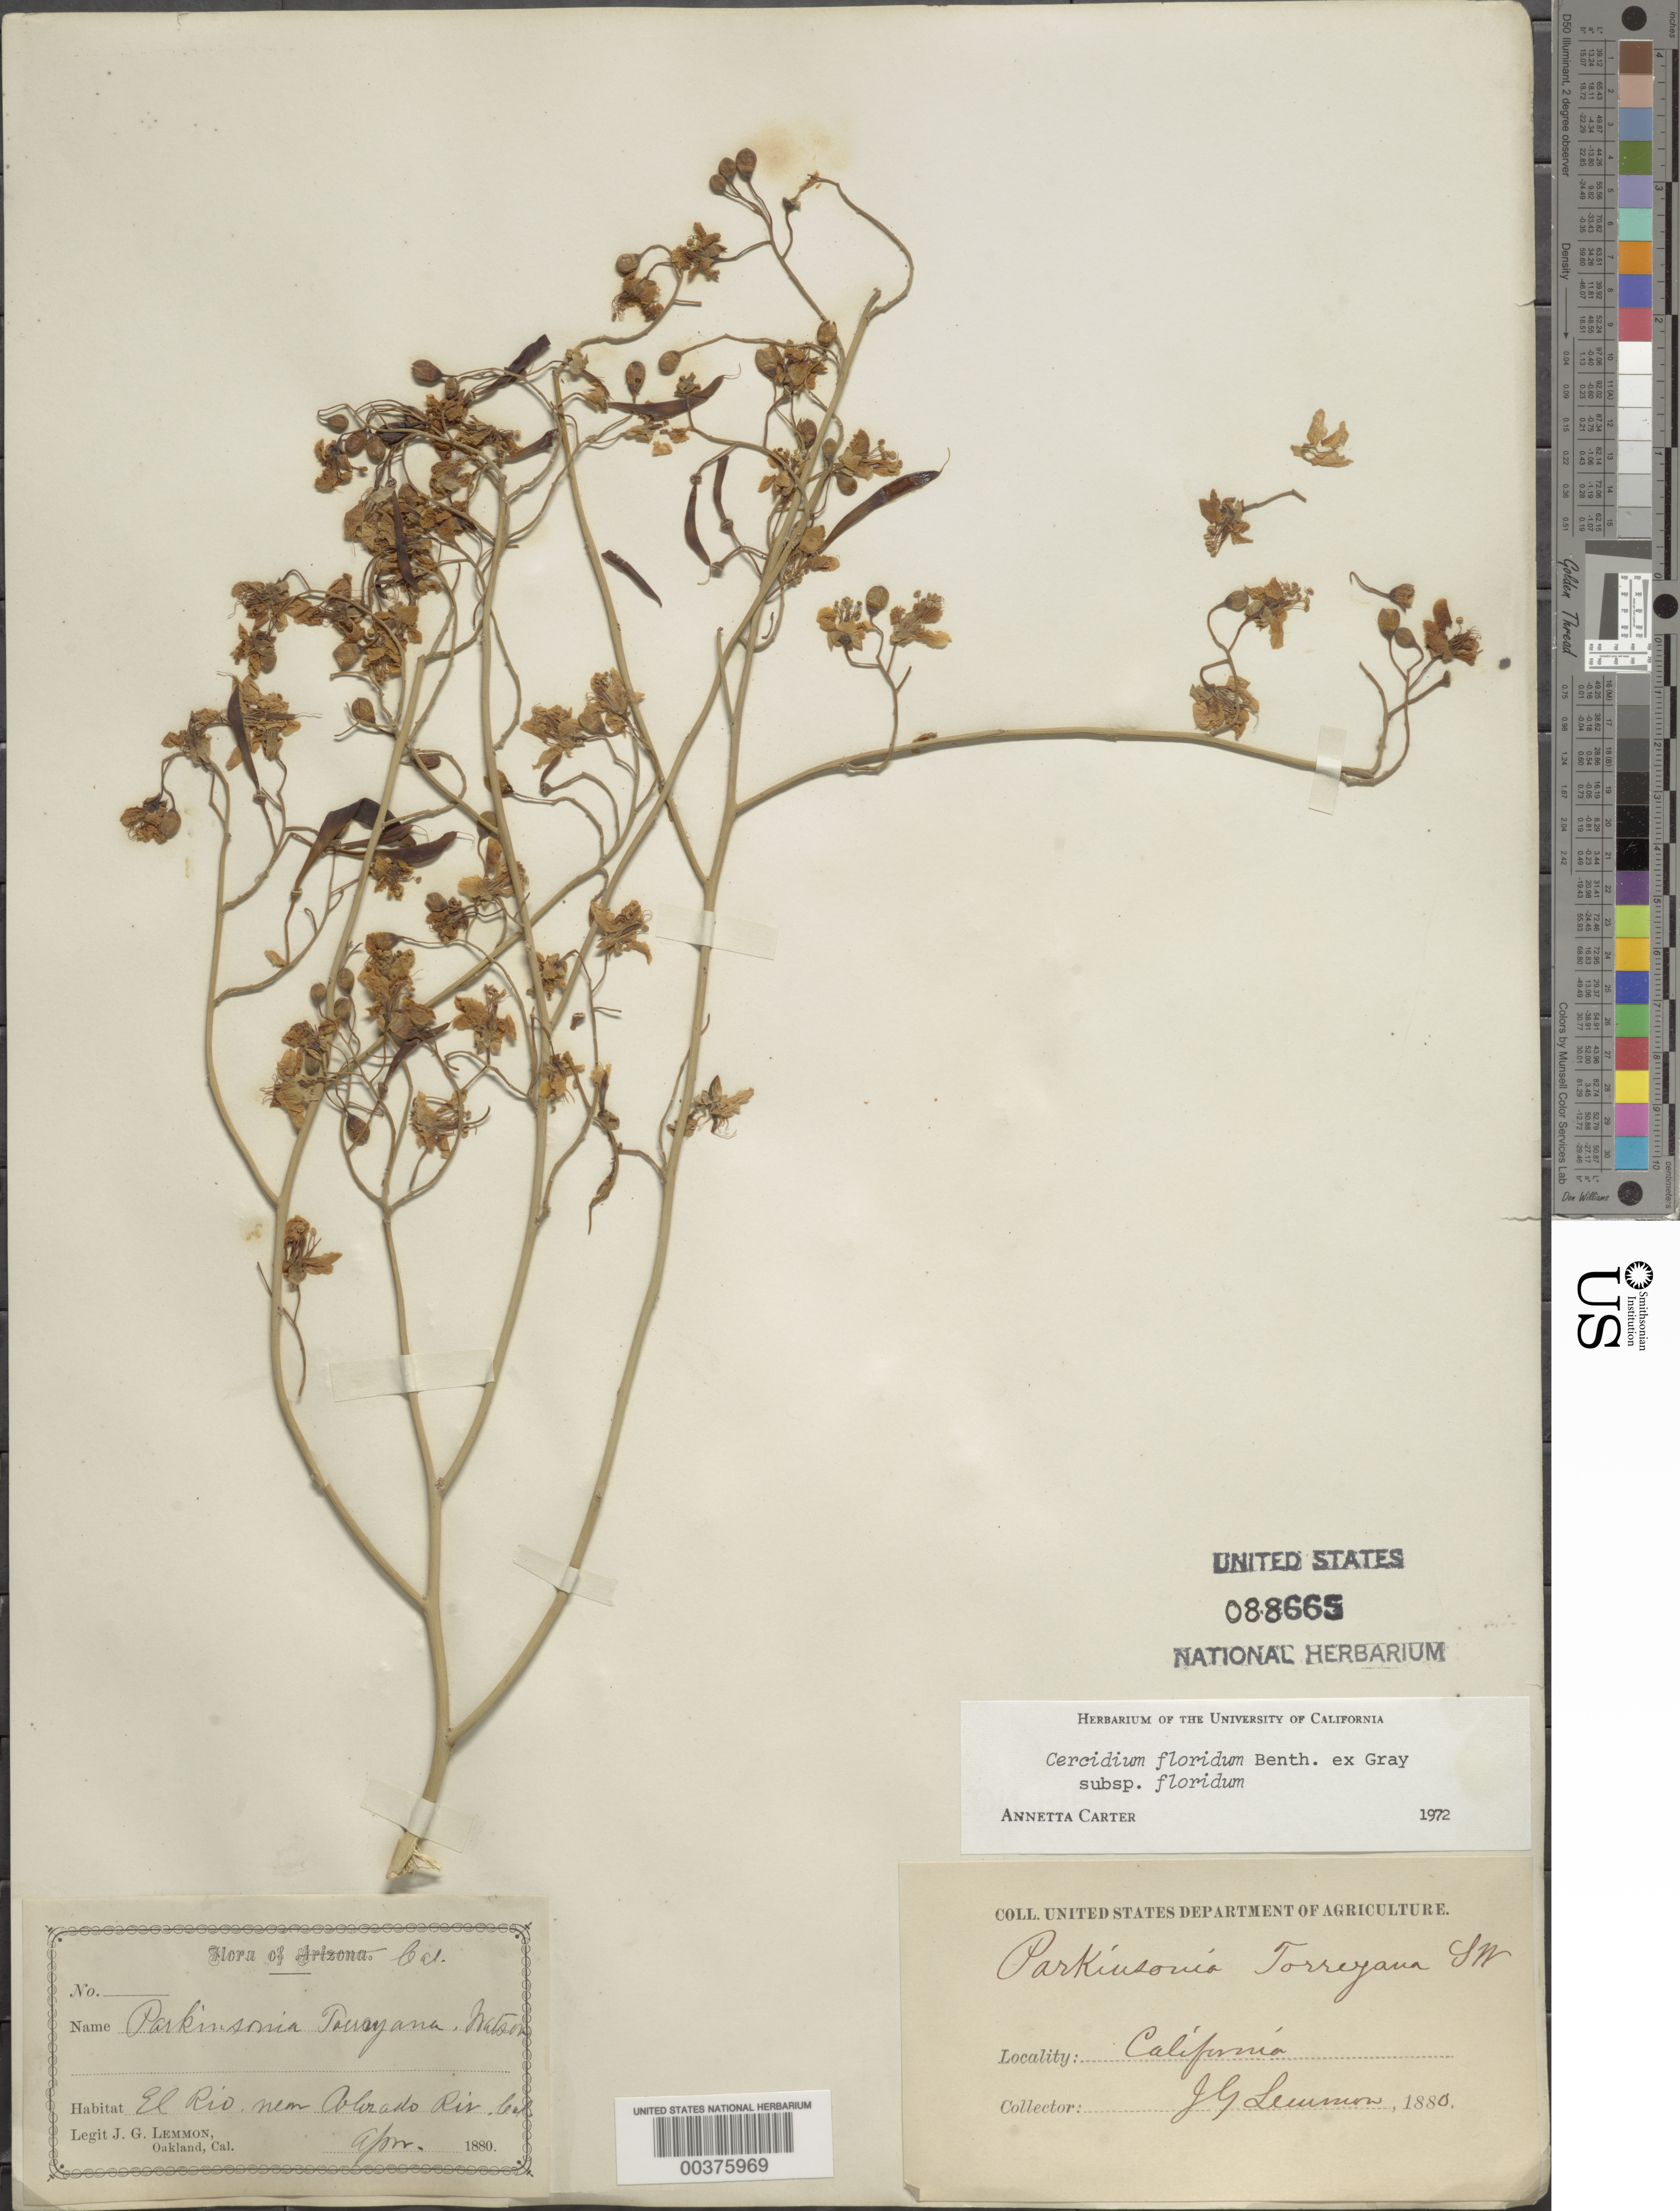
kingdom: Plantae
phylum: Tracheophyta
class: Magnoliopsida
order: Fabales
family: Fabaceae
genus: Parkinsonia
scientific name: Parkinsonia florida subsp. florida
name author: (Benth. ex A. Gray) S. Watson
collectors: J. G. Lemmon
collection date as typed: Apr 1880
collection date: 1880-04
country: United States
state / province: California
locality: El rio near colorado river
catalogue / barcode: US 88665